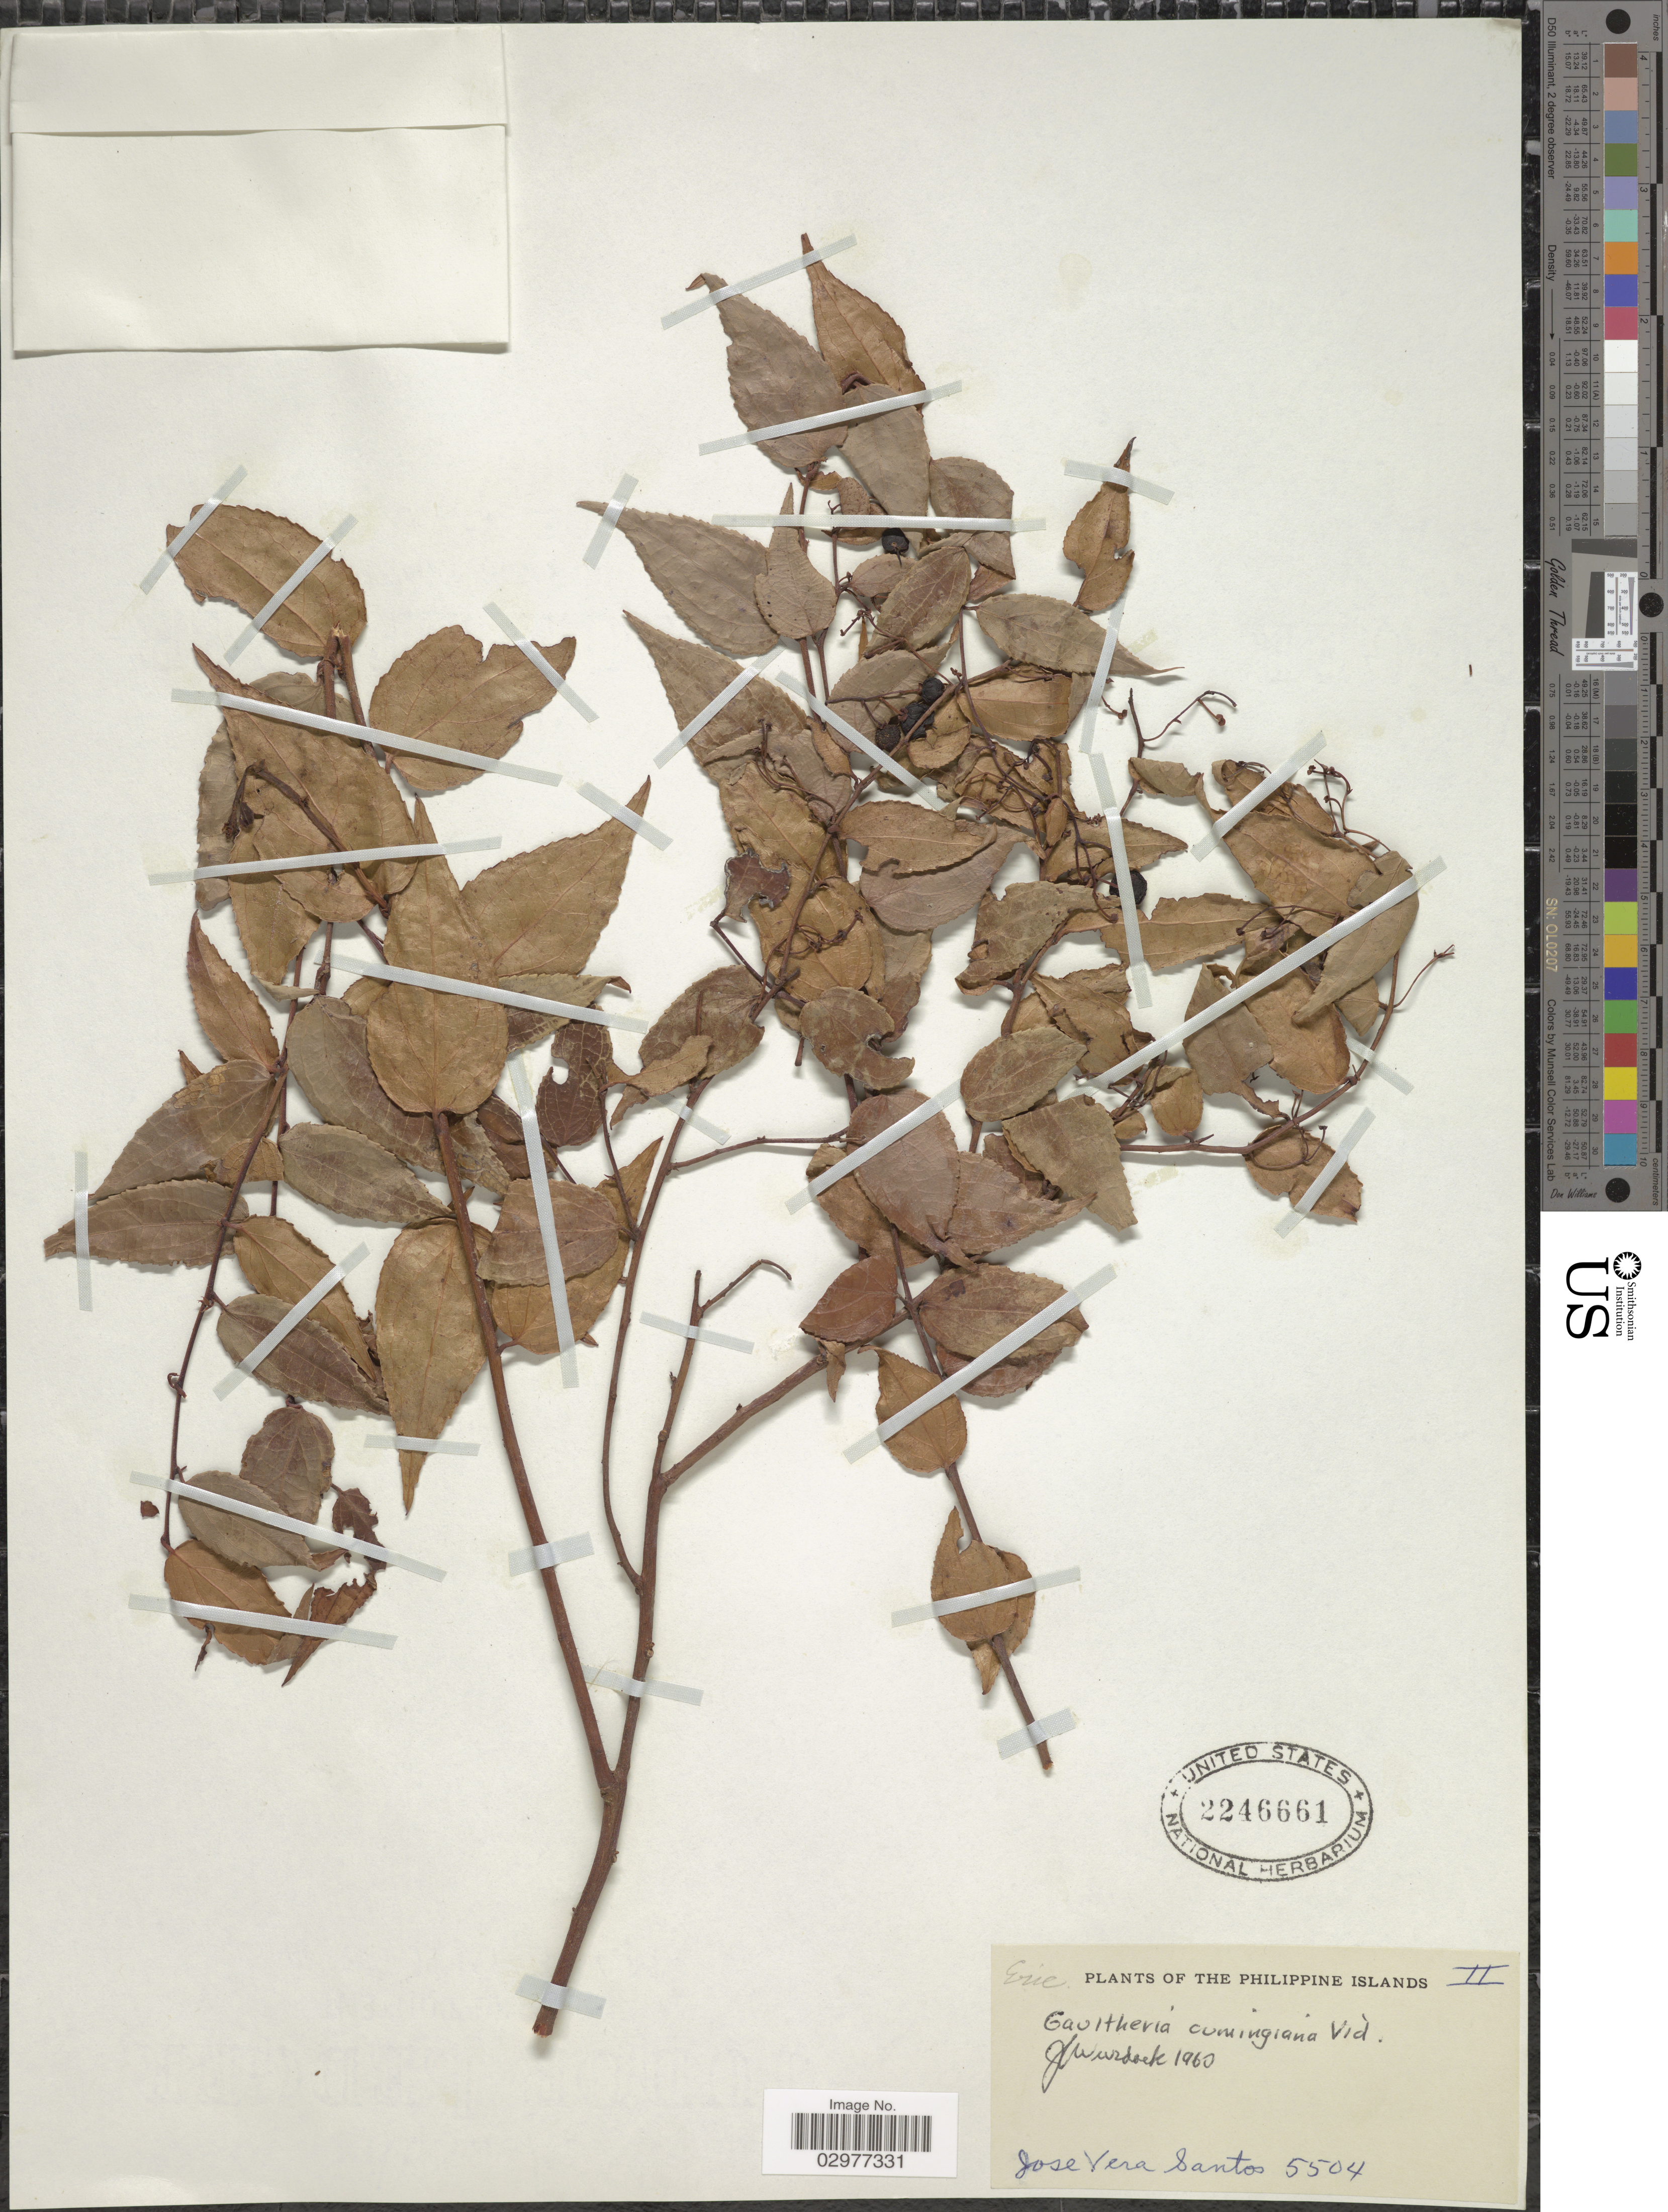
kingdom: Plantae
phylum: Tracheophyta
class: Magnoliopsida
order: Ericales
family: Ericaceae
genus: Gaultheria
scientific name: Gaultheria cumingiana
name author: S. Vidal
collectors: J. Santos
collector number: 5504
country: Philippines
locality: Philippine Islands.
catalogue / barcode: US 2246661